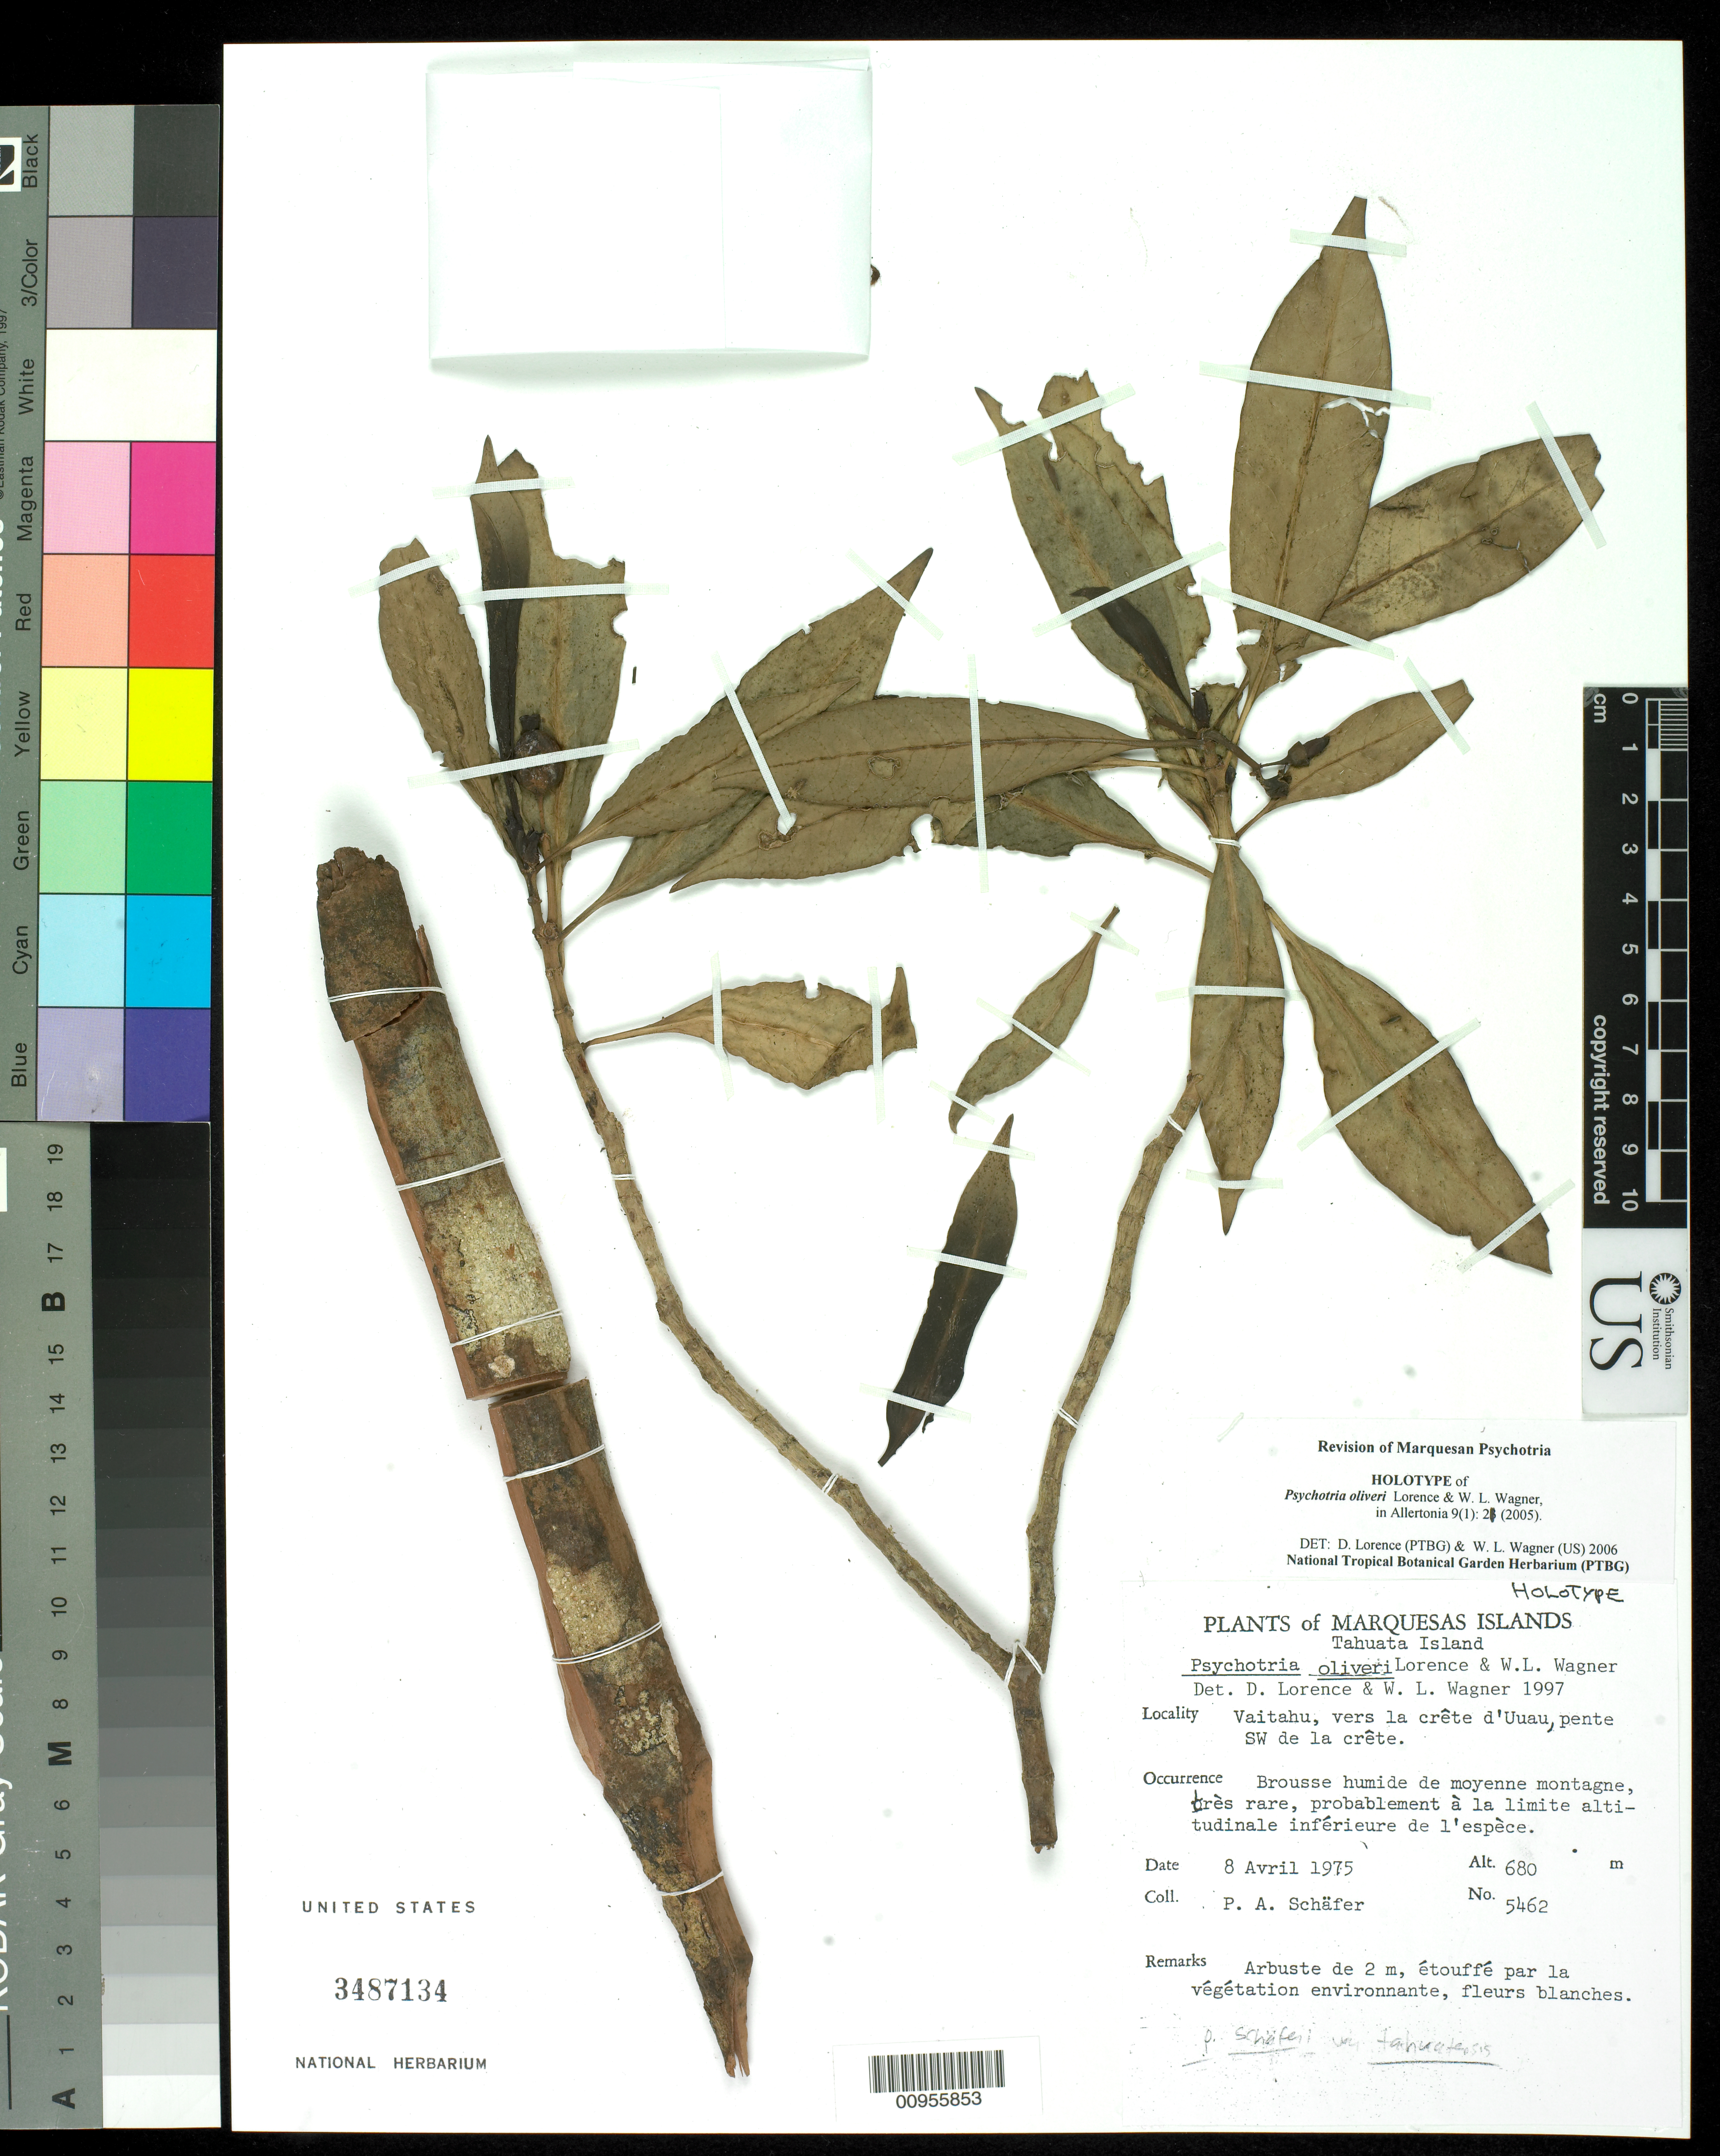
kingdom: Plantae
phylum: Tracheophyta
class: Magnoliopsida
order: Gentianales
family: Rubiaceae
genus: Psychotria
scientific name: Psychotria oliveri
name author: Lorence & W.L. Wagner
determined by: Lorence, David H.; Wagner, W. L.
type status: Holotype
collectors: P. A. Schäfer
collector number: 5462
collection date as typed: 08 Apr 1975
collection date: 1975-04-08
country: French Polynesia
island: Tahuata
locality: Tahuata Island. Vaitahu, vers la crête d'Uuau, pente SW de la crête.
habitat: Brousse humide de moyenne montagne.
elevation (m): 680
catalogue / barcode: US 3487134